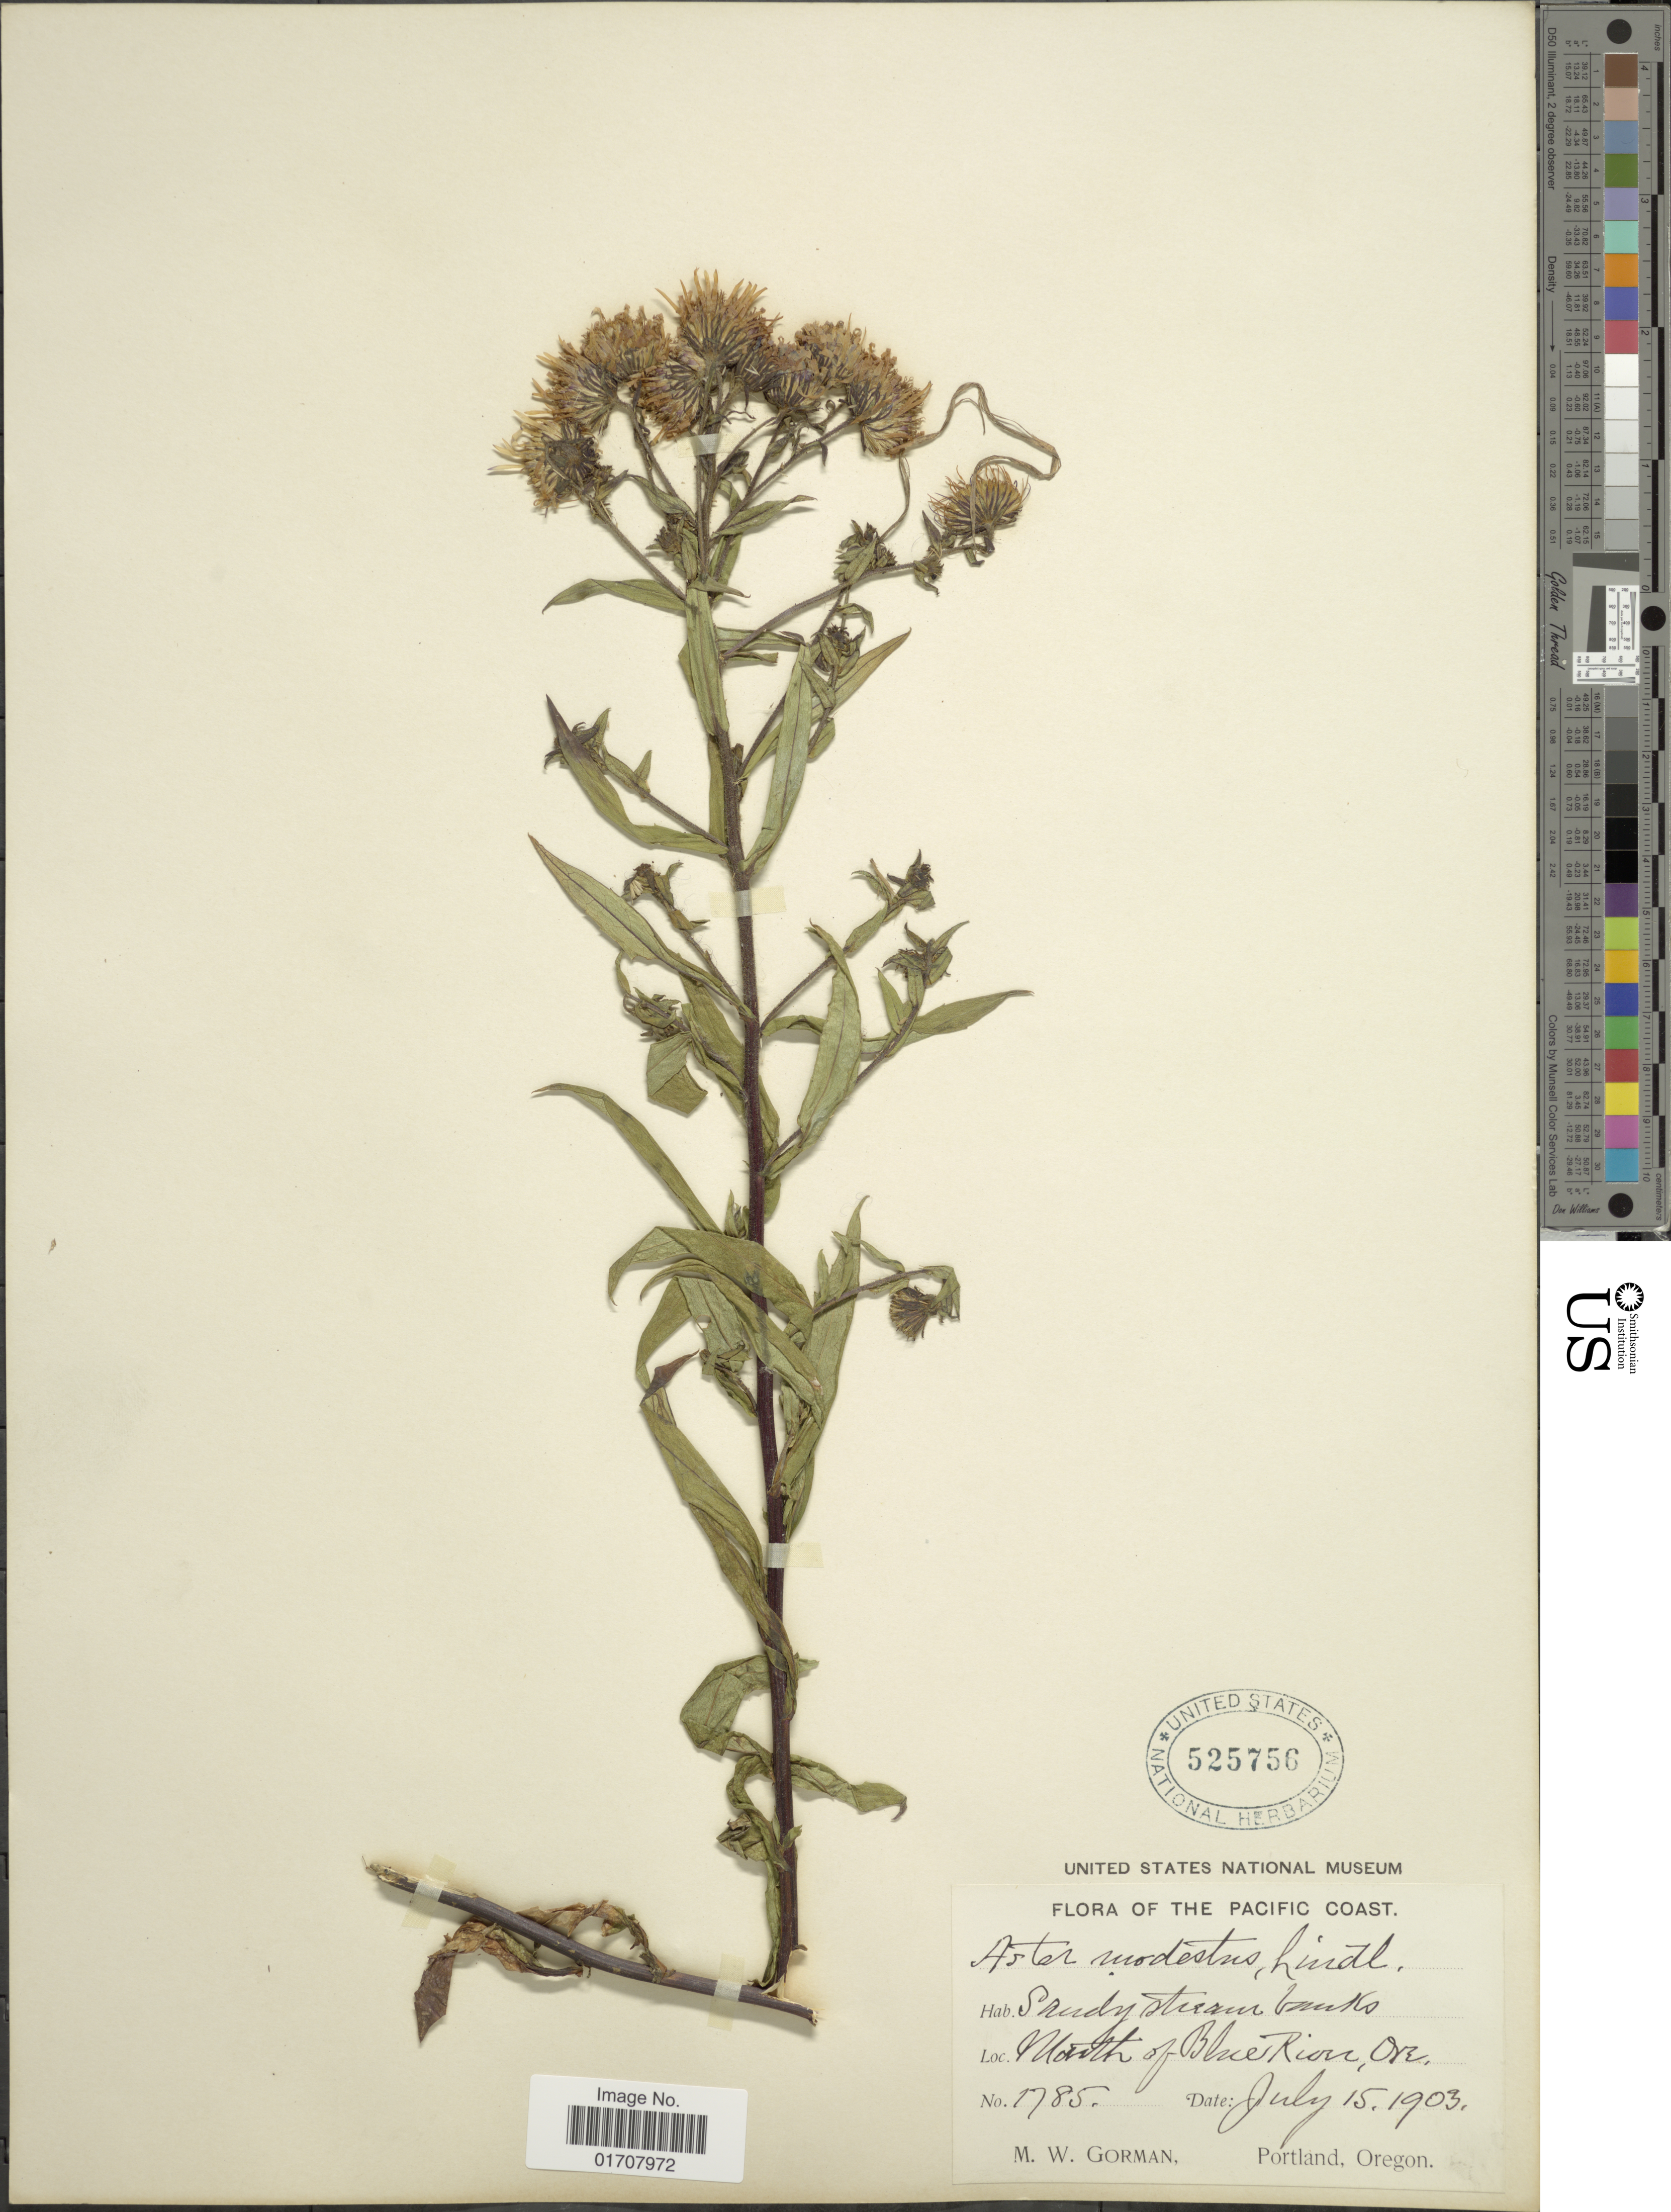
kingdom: Plantae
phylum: Tracheophyta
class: Magnoliopsida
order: Asterales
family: Asteraceae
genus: Canadanthus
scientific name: Canadanthus modestus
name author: (Lindl.) G.L. Nesom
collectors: M. W. Gorman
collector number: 1785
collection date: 1903-07-15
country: United States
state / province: Oregon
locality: The Pacific Coast, North of Blue River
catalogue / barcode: US 525756